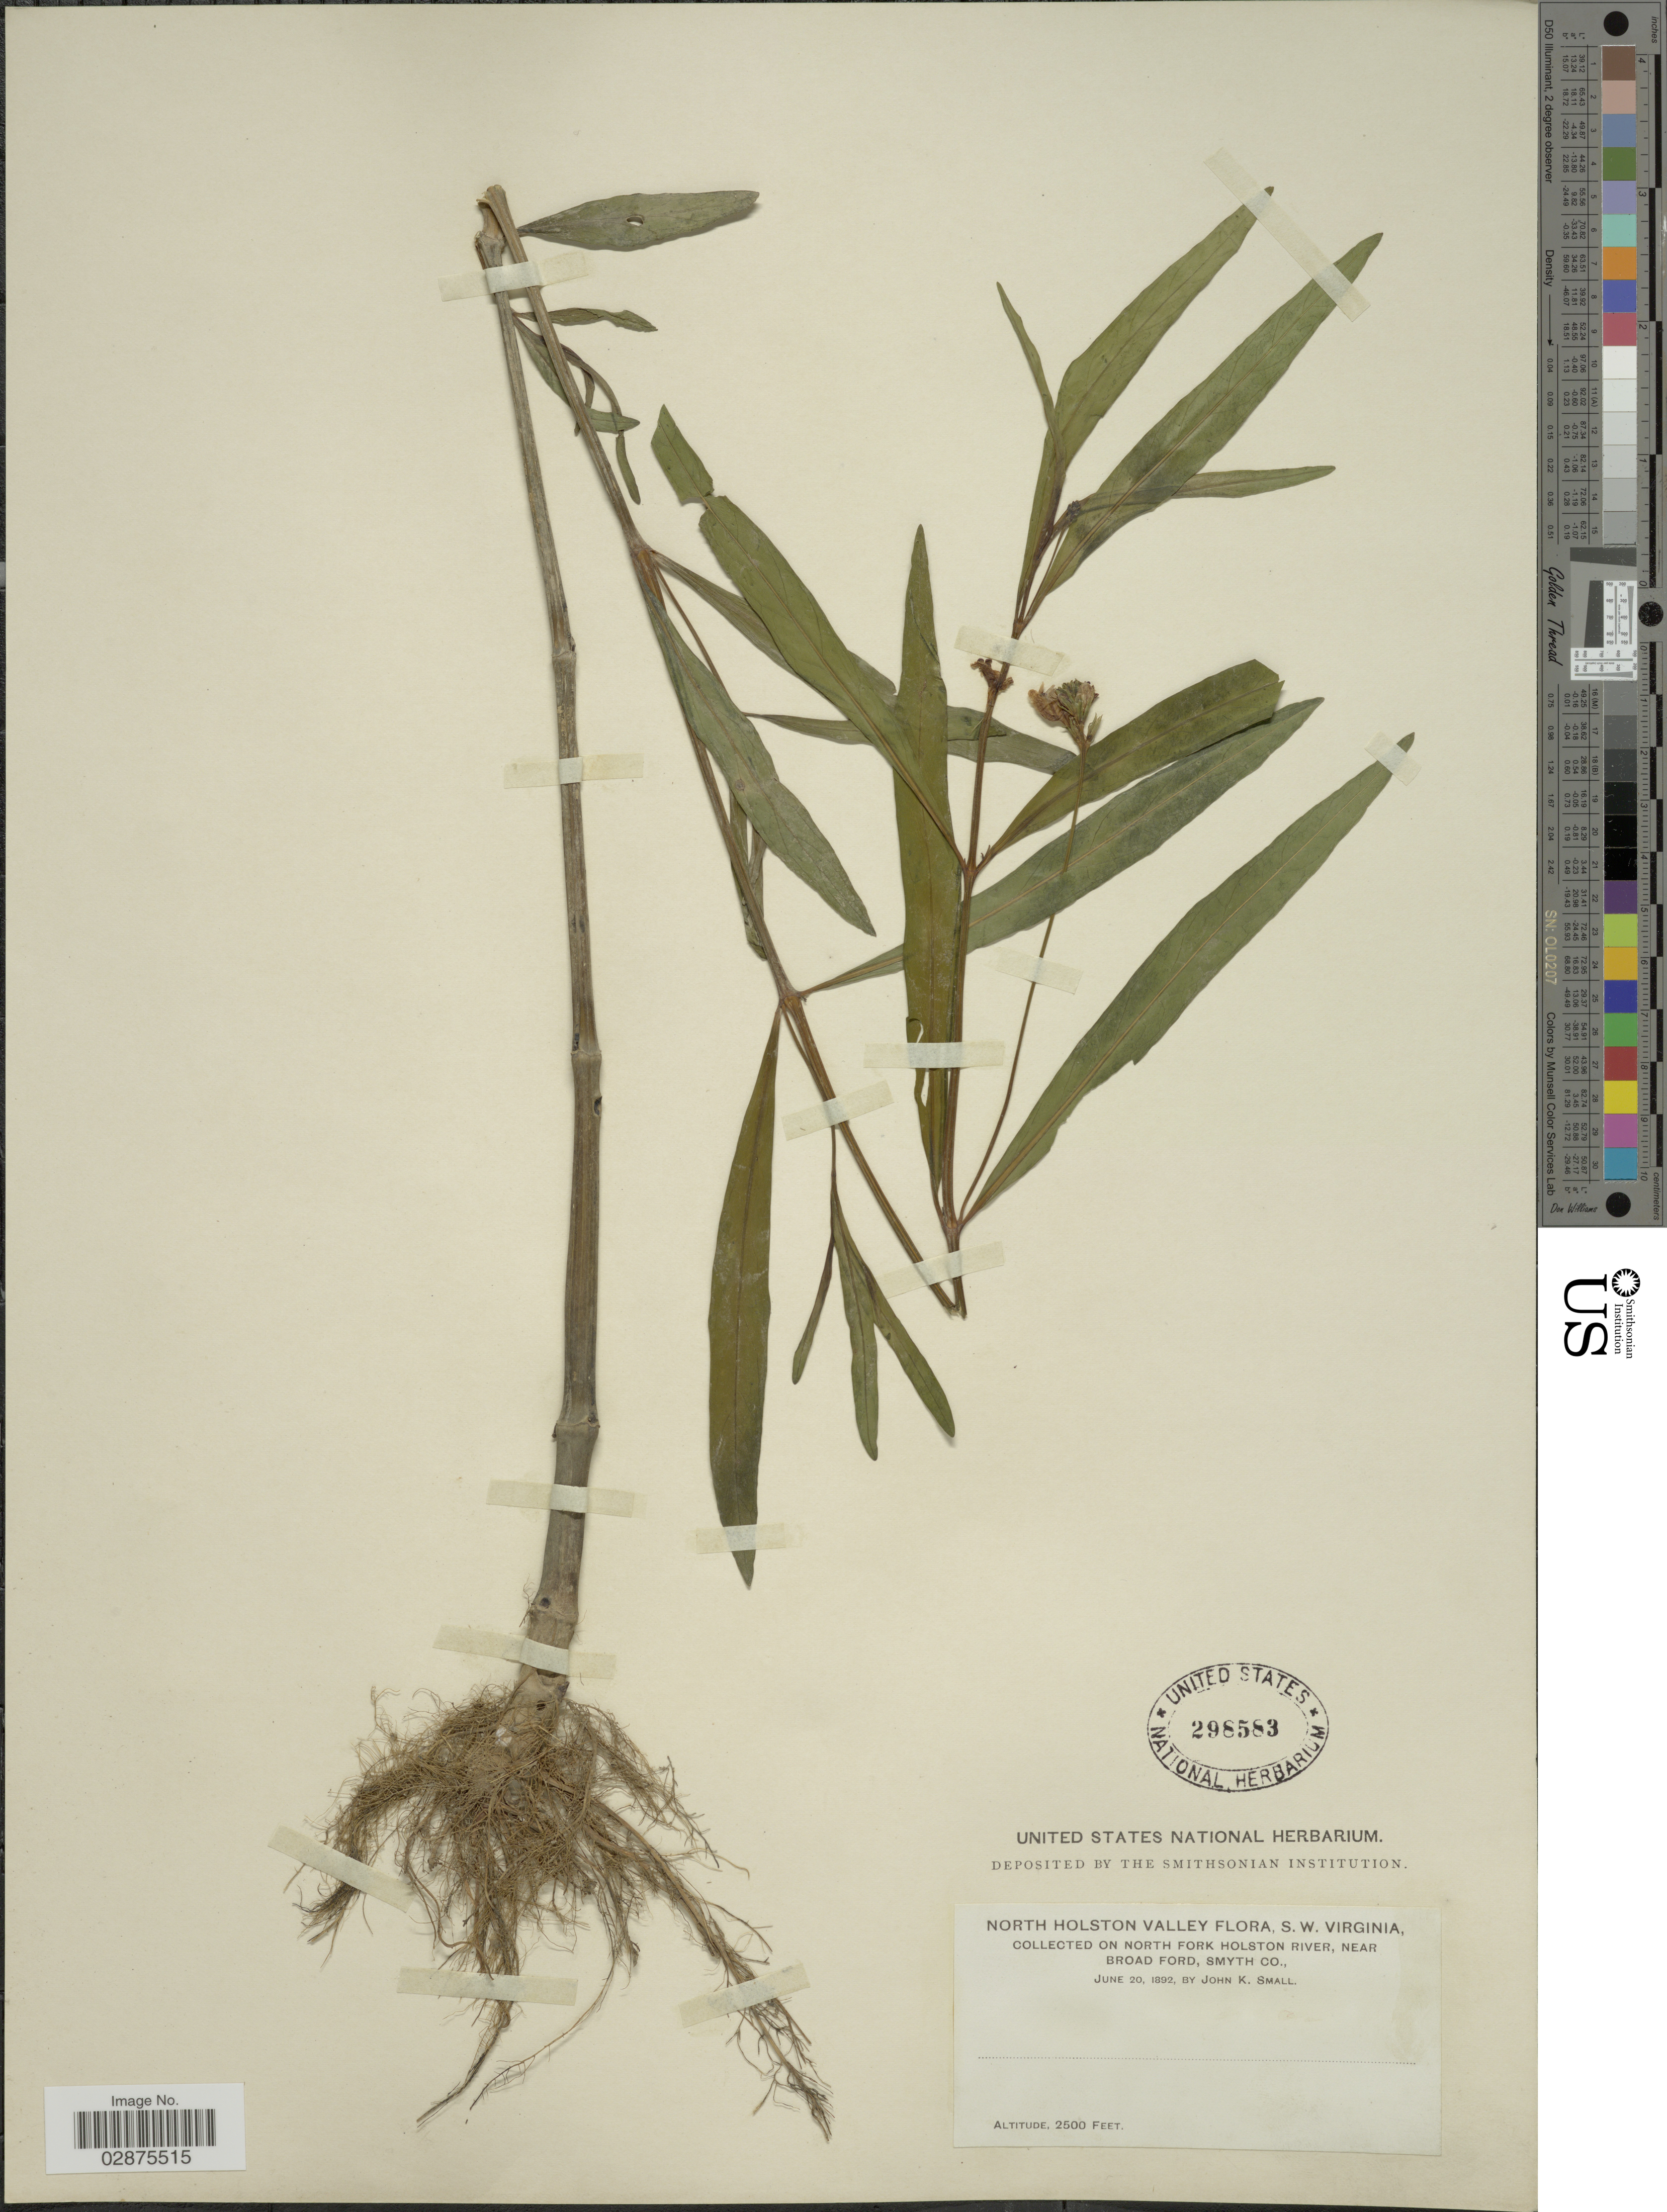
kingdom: Plantae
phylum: Tracheophyta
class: Magnoliopsida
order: Lamiales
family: Acanthaceae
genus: Justicia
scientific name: Justicia americana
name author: (L.) Vahl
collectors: J. K. Small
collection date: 1892-06-20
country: United States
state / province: Virginia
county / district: Smyth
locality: North Holston Valley, S.W.Virginia, on North Fork Holston River, near Broad Ford, Smyth Co.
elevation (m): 762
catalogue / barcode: US 298583